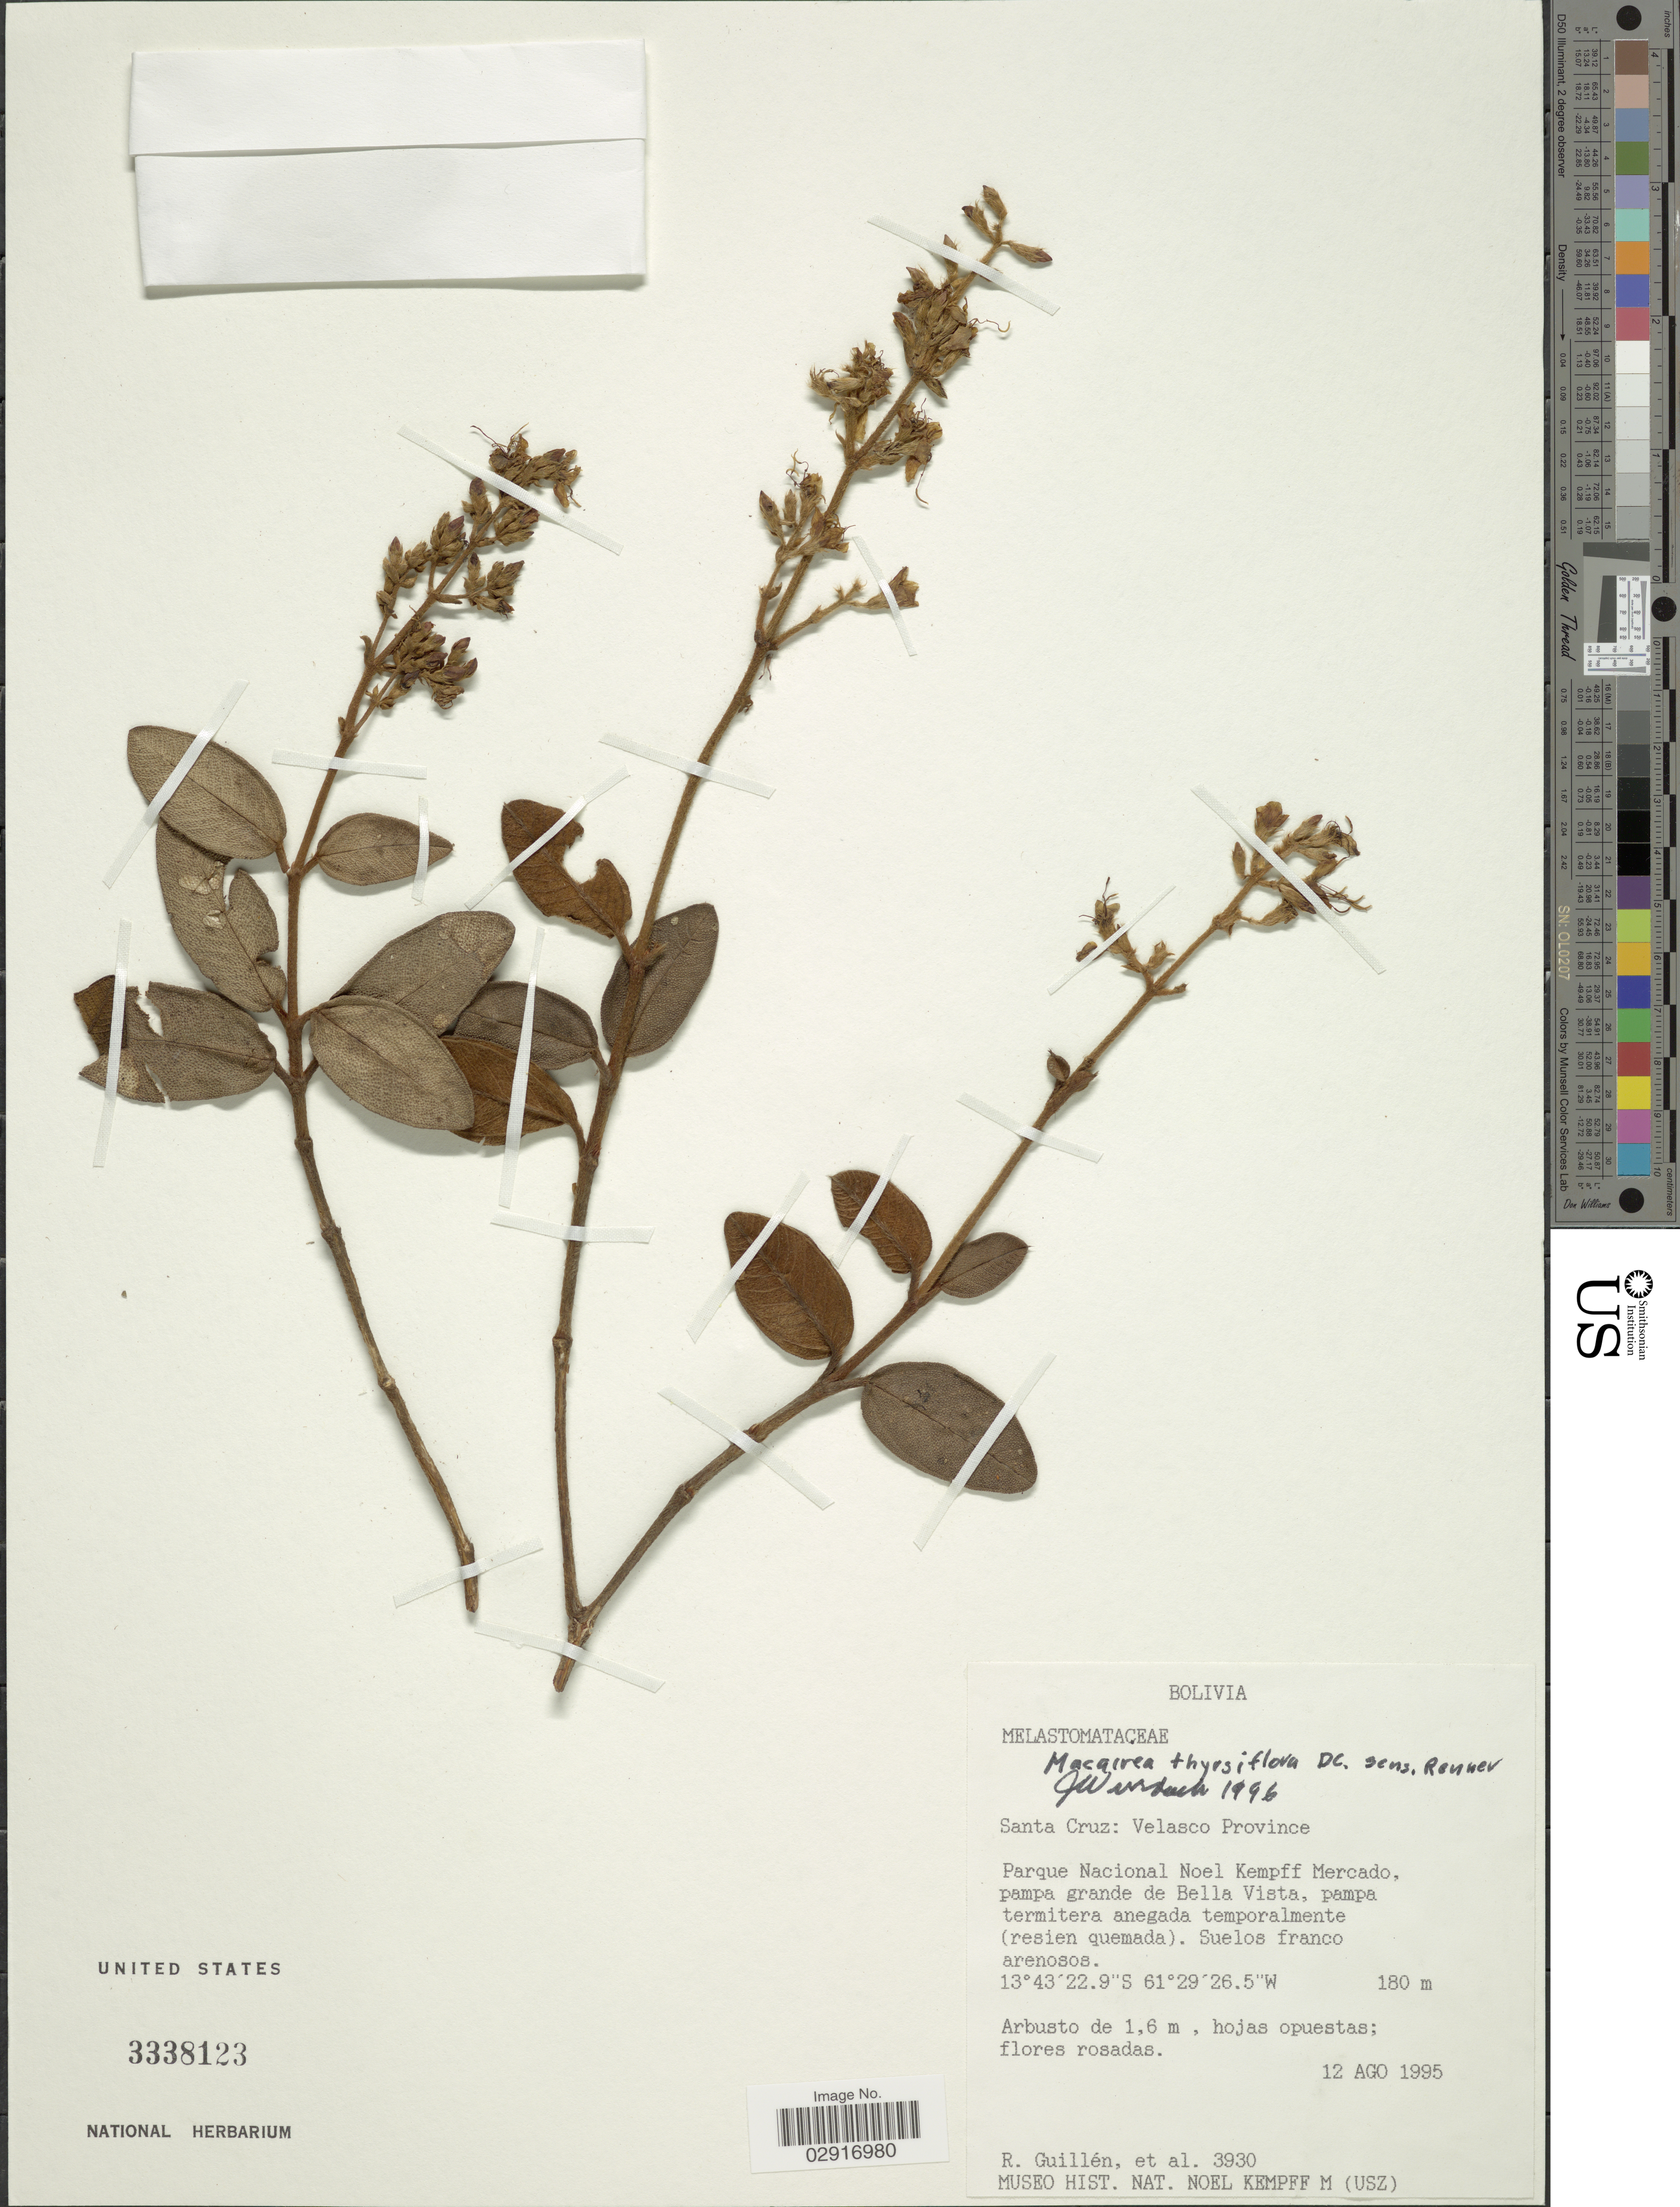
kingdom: Plantae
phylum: Tracheophyta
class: Magnoliopsida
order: Myrtales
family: Melastomataceae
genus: Macairea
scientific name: Macairea aspera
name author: N.E. Br.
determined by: Nunes da Silva, Diego, (RB), Jardim Botanico do Rio de Janeiro - Herbario (BRAZIL)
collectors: R. Guillen & et al.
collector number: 3930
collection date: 1995-08-12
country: Bolivia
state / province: Santa Cruz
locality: Velasco Province. Parque Nacional Noel Kempff Mercado, pampa grande de Bella Vista.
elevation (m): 180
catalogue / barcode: US 3338123